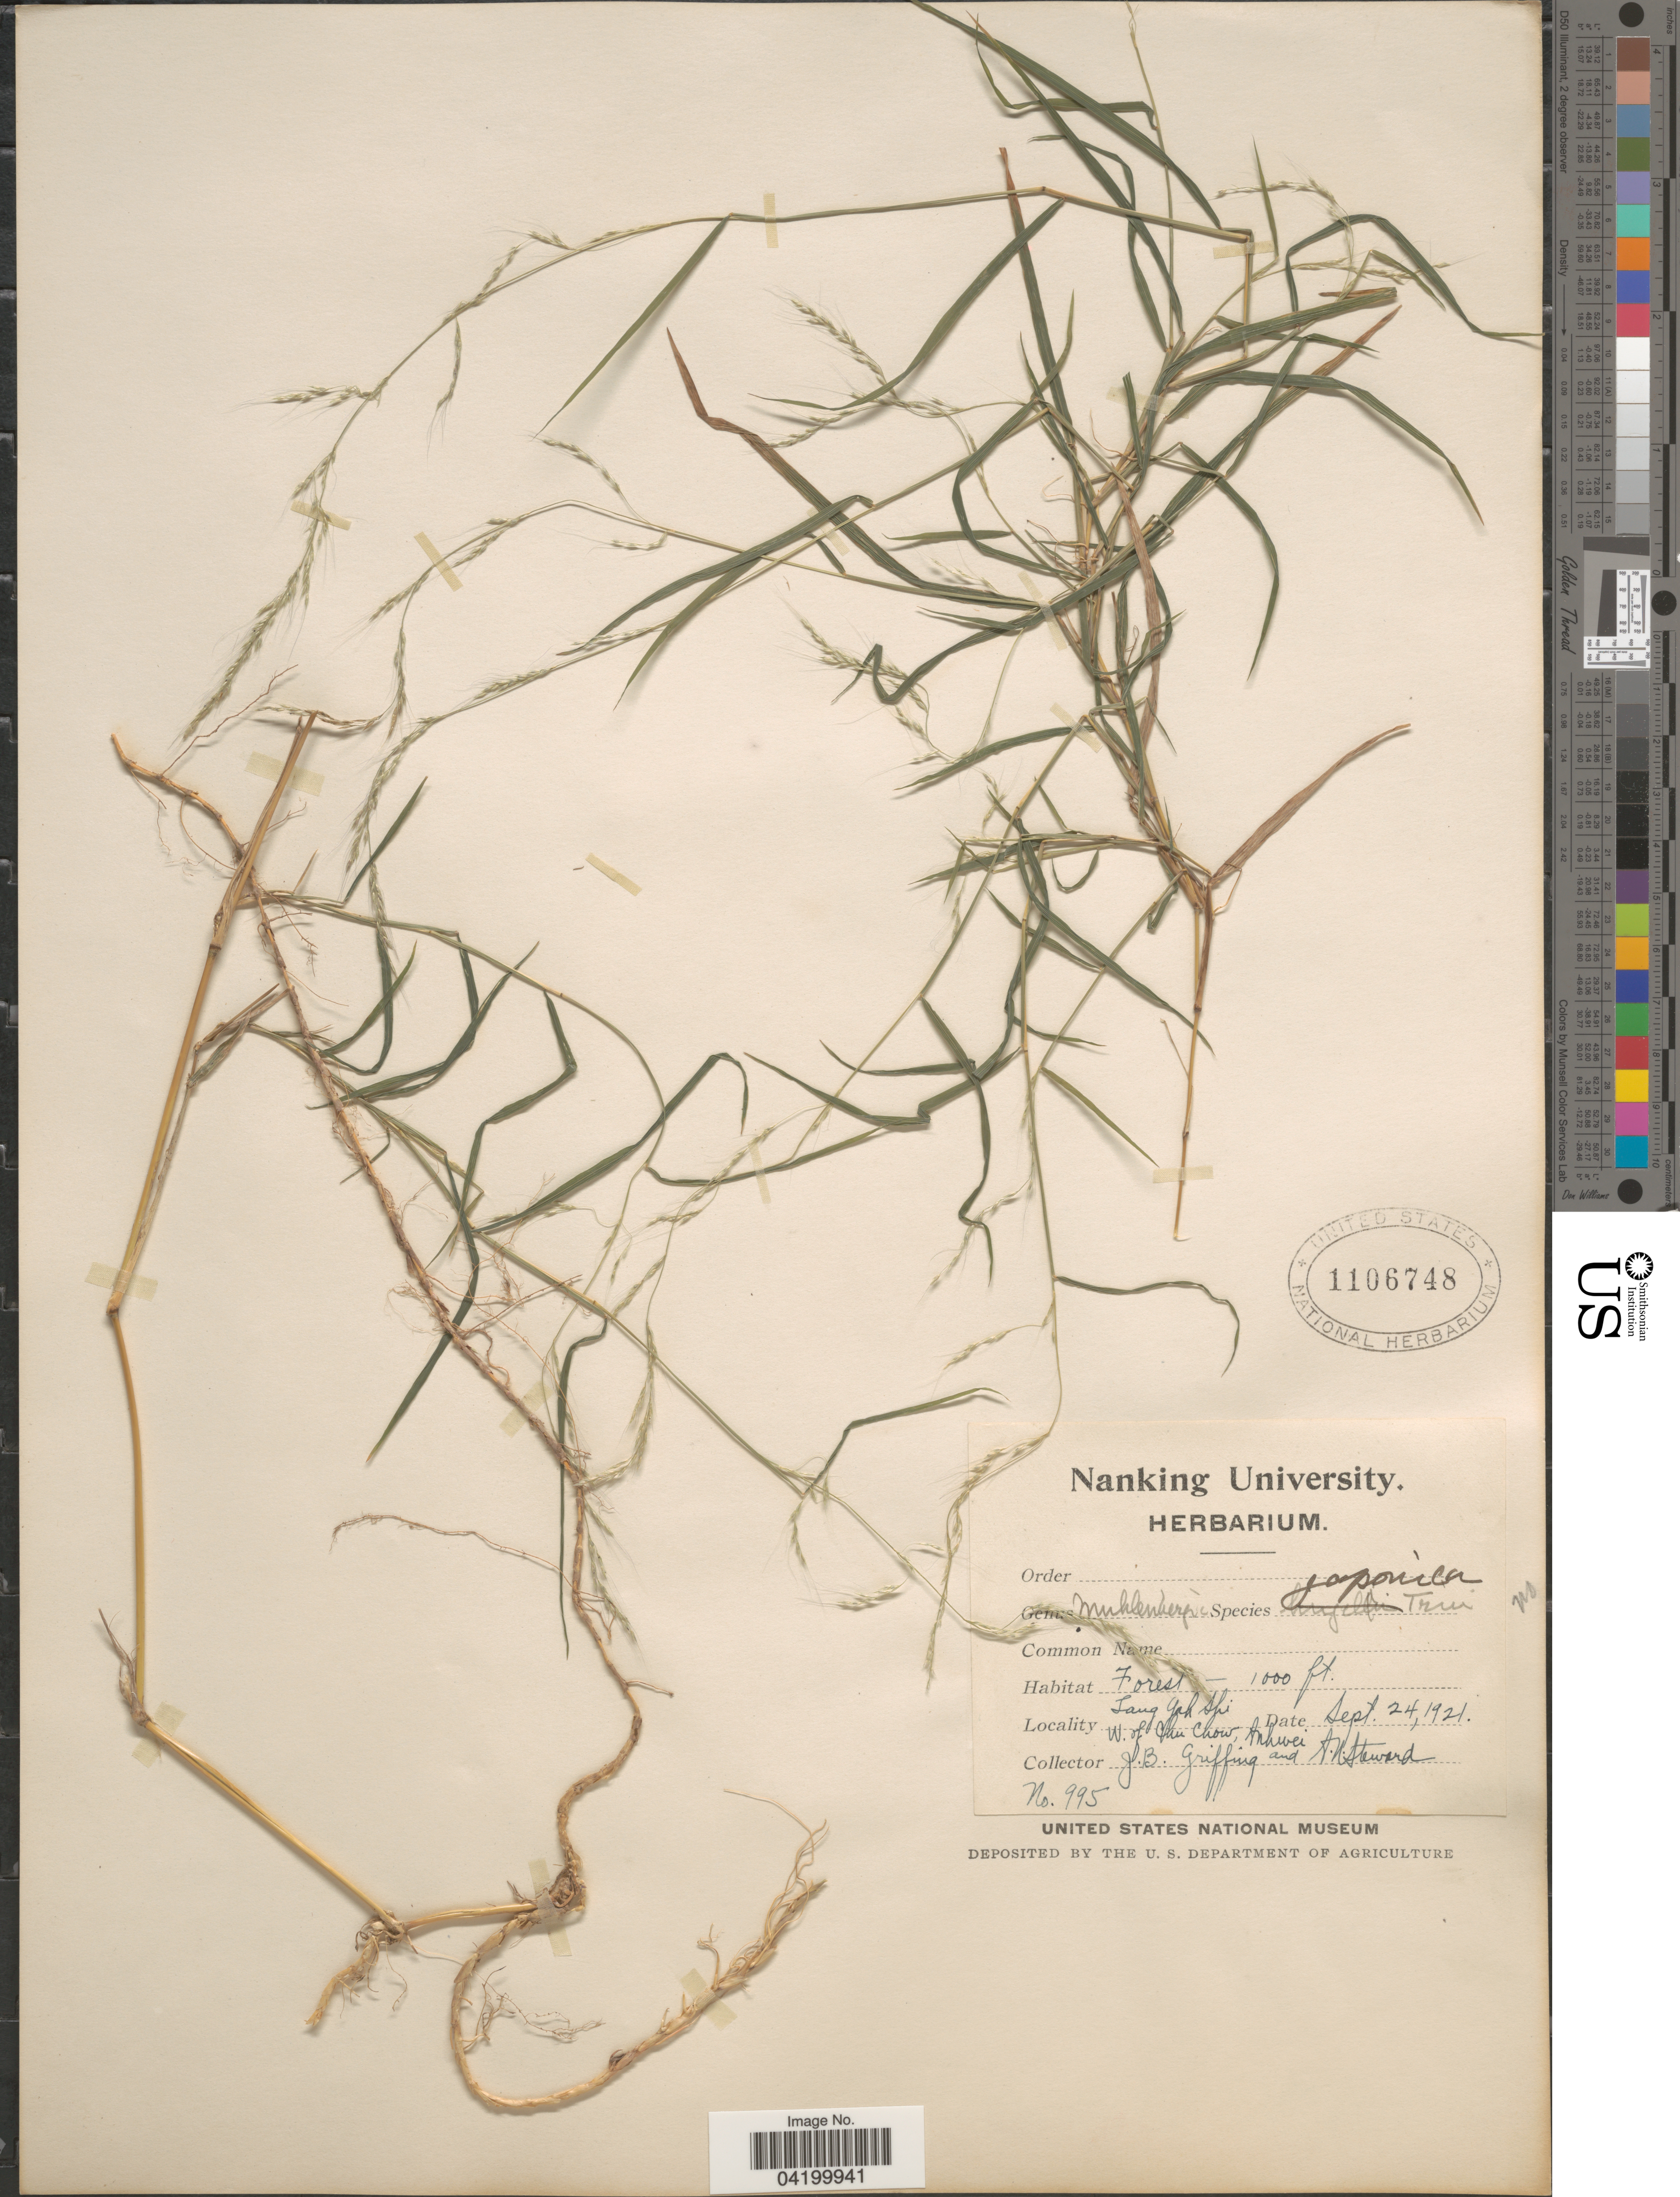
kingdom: Plantae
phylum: Tracheophyta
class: Liliopsida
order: Poales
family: Poaceae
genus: Muhlenbergia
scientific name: Muhlenbergia japonica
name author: Steud.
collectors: J. Griffing & A. N. Steward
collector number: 995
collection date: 1921-09-24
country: China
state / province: Anhui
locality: Lang Yah Shi. W. of Chu Chow, Anhwei.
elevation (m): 305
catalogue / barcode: US 1106748